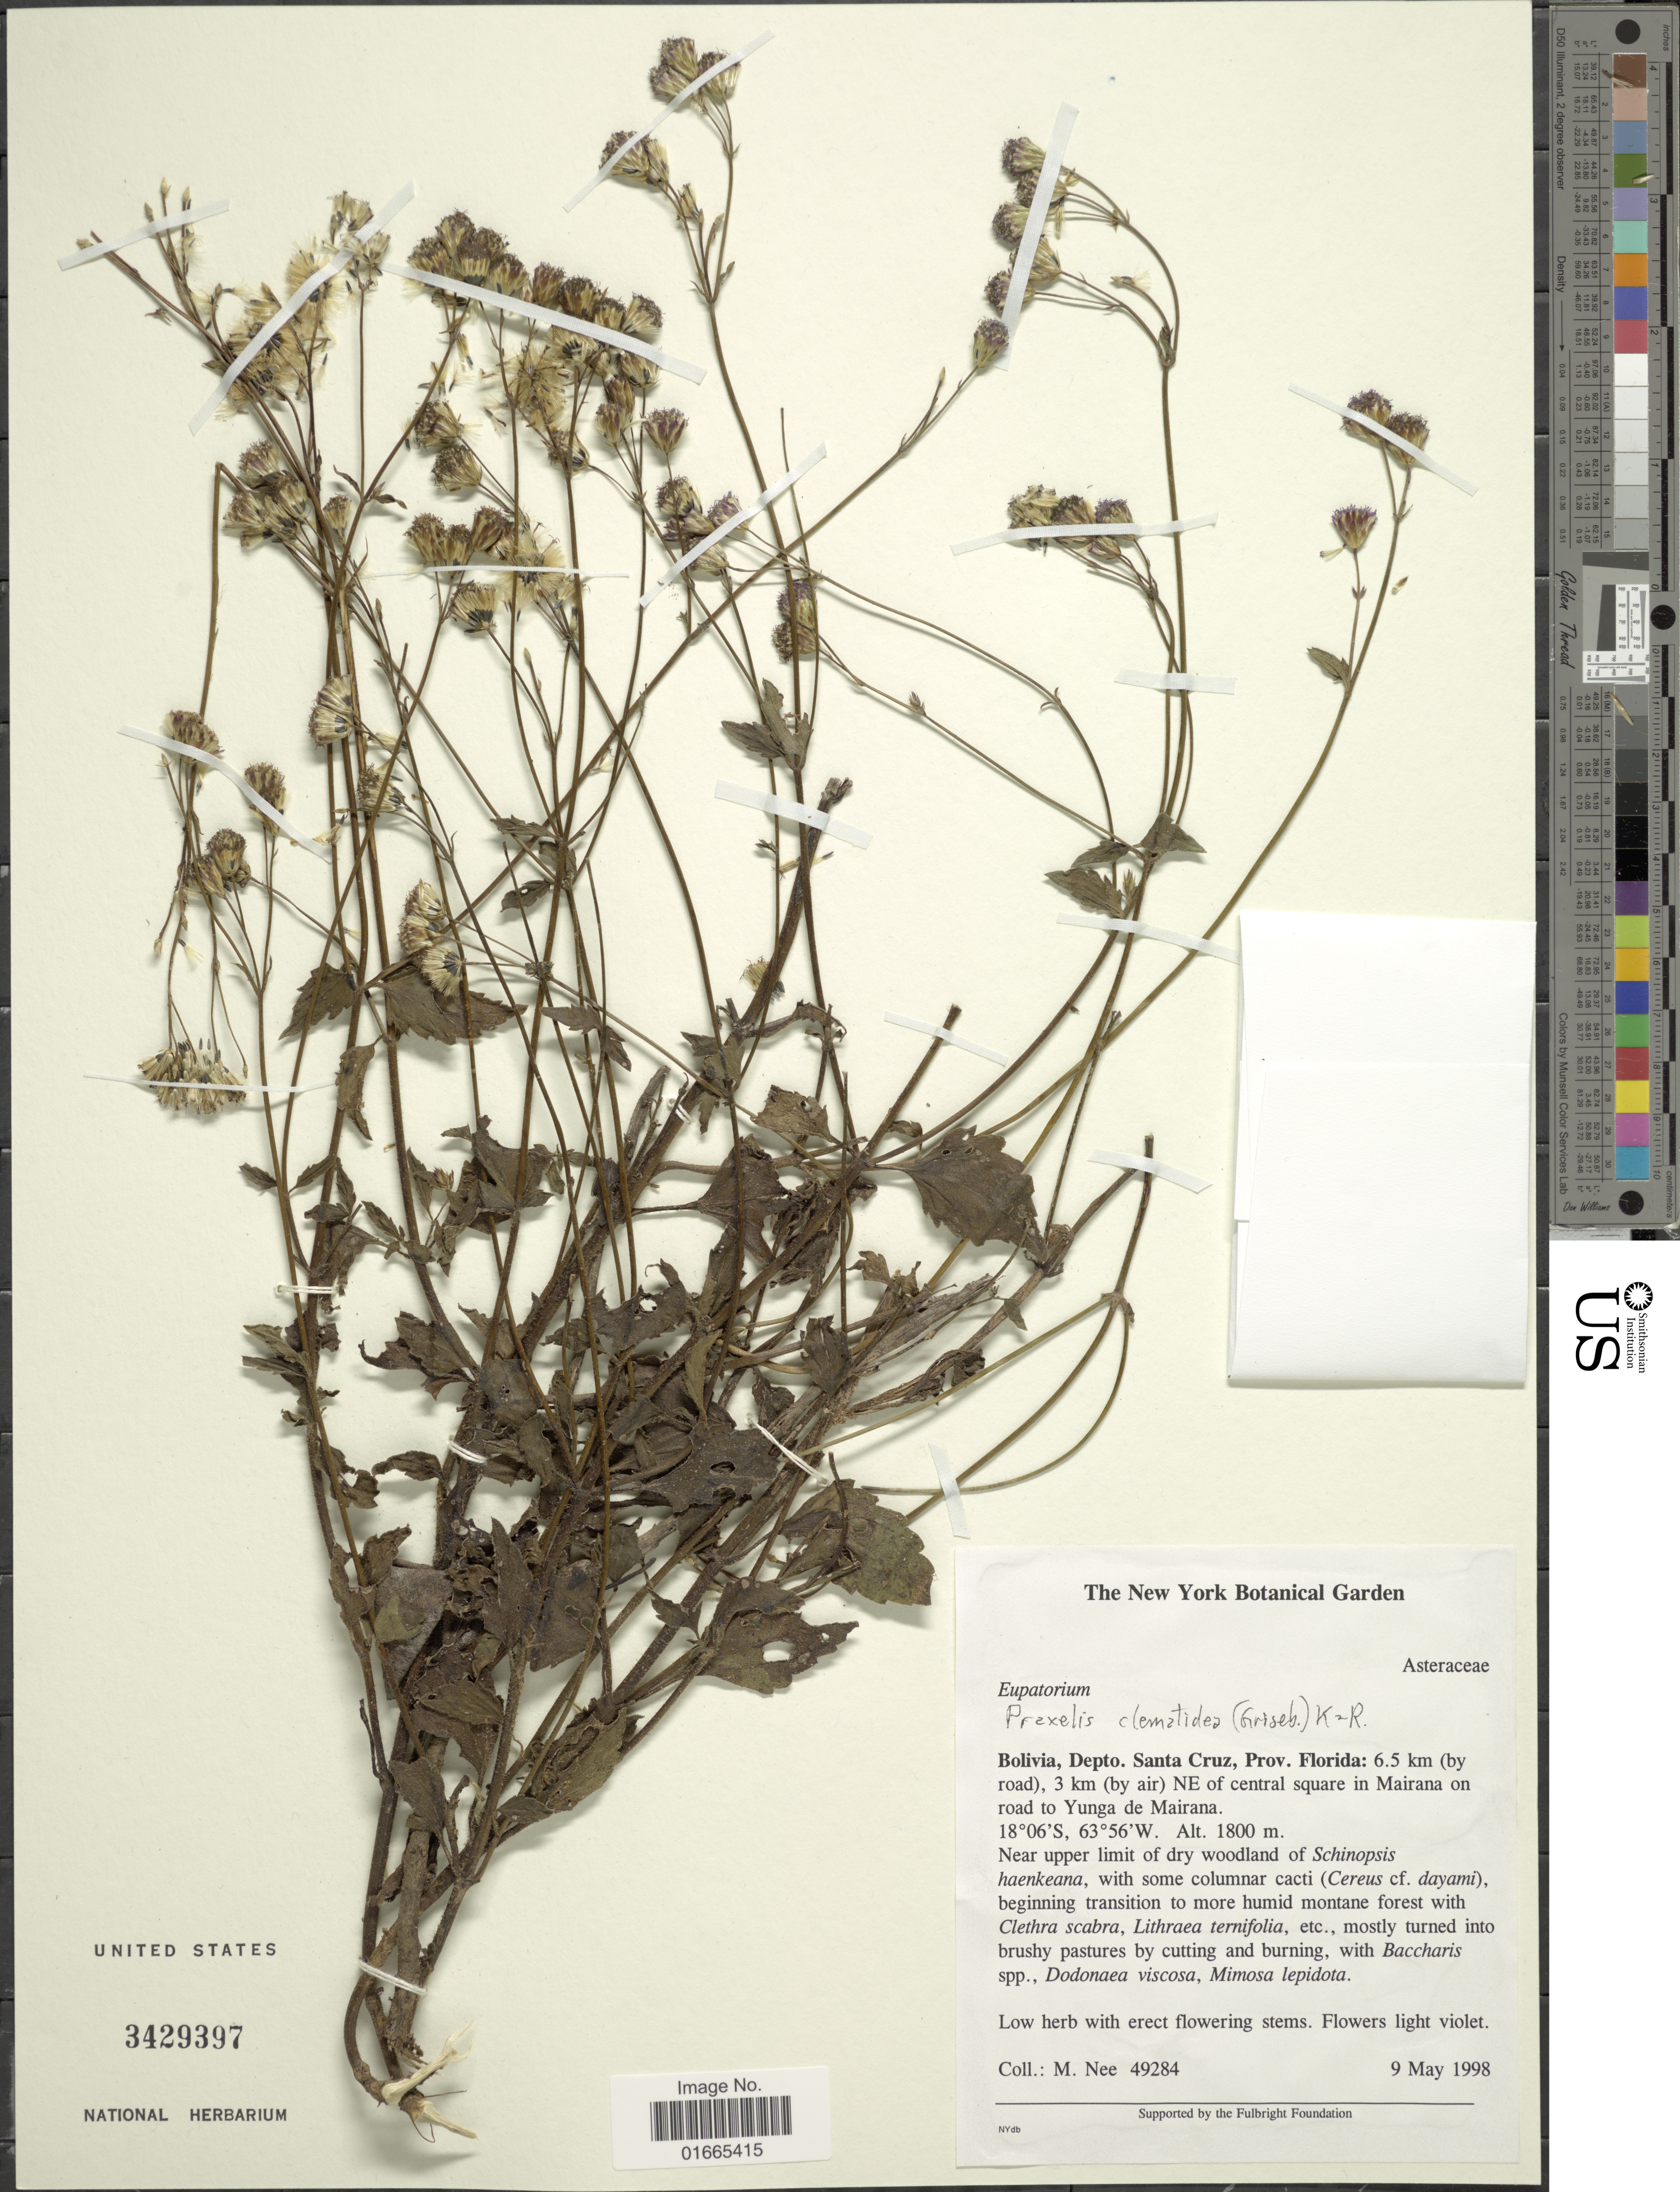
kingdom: Plantae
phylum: Tracheophyta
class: Magnoliopsida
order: Asterales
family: Asteraceae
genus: Praxelis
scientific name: Praxelis clematidea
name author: (Griseb.) R.M. King & H. Rob.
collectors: M. Nee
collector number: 49284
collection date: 1998-05-09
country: Bolivia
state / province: Santa Cruz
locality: Depto. Santa Cruz, Prov. Florida: 6.5 km (by road), 3 km (by air) NE of central square in Mairana on road to Yunga e Mairana.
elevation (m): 1800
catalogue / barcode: US 3429397